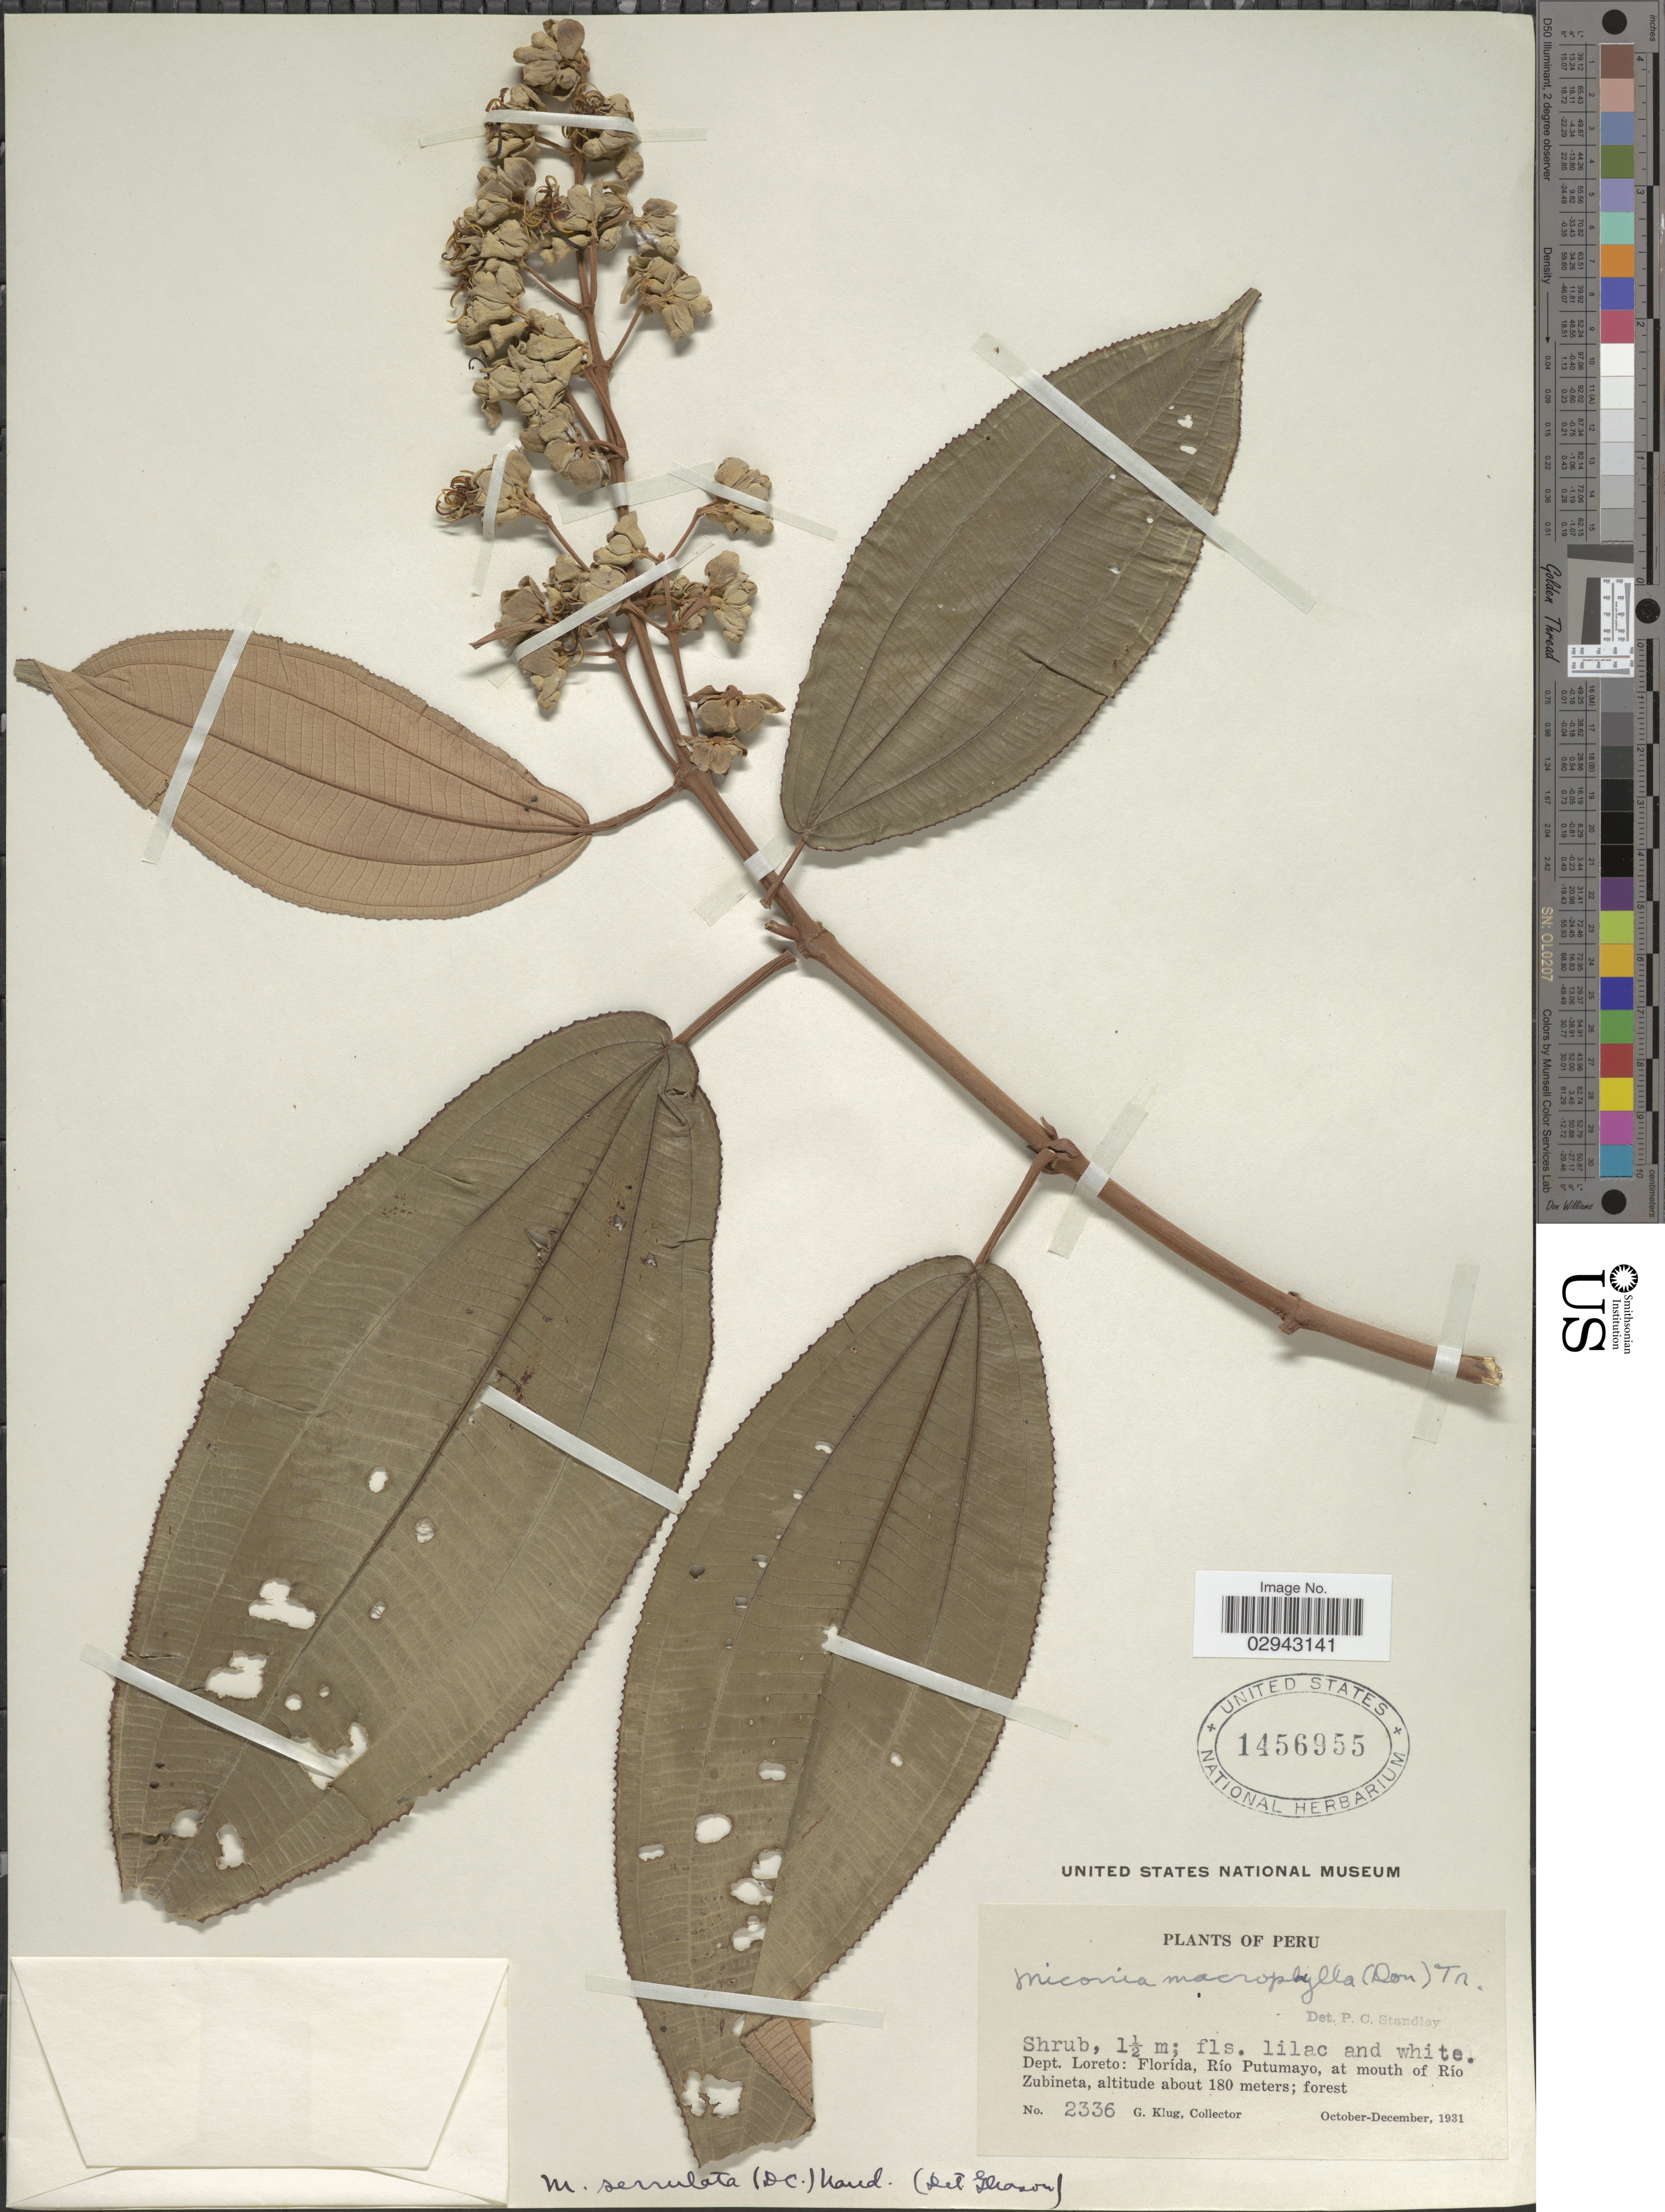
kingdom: Plantae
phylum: Tracheophyta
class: Magnoliopsida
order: Myrtales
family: Melastomataceae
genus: Miconia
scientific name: Miconia serrulata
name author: (DC.) Naudin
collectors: G. Klug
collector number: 2336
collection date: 1931-10/1931-12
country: Peru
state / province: Loreto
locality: Dept. Loreto: Florida, Río Putumayo, at mouth of Río Zubineta.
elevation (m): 180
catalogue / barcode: US 1456955